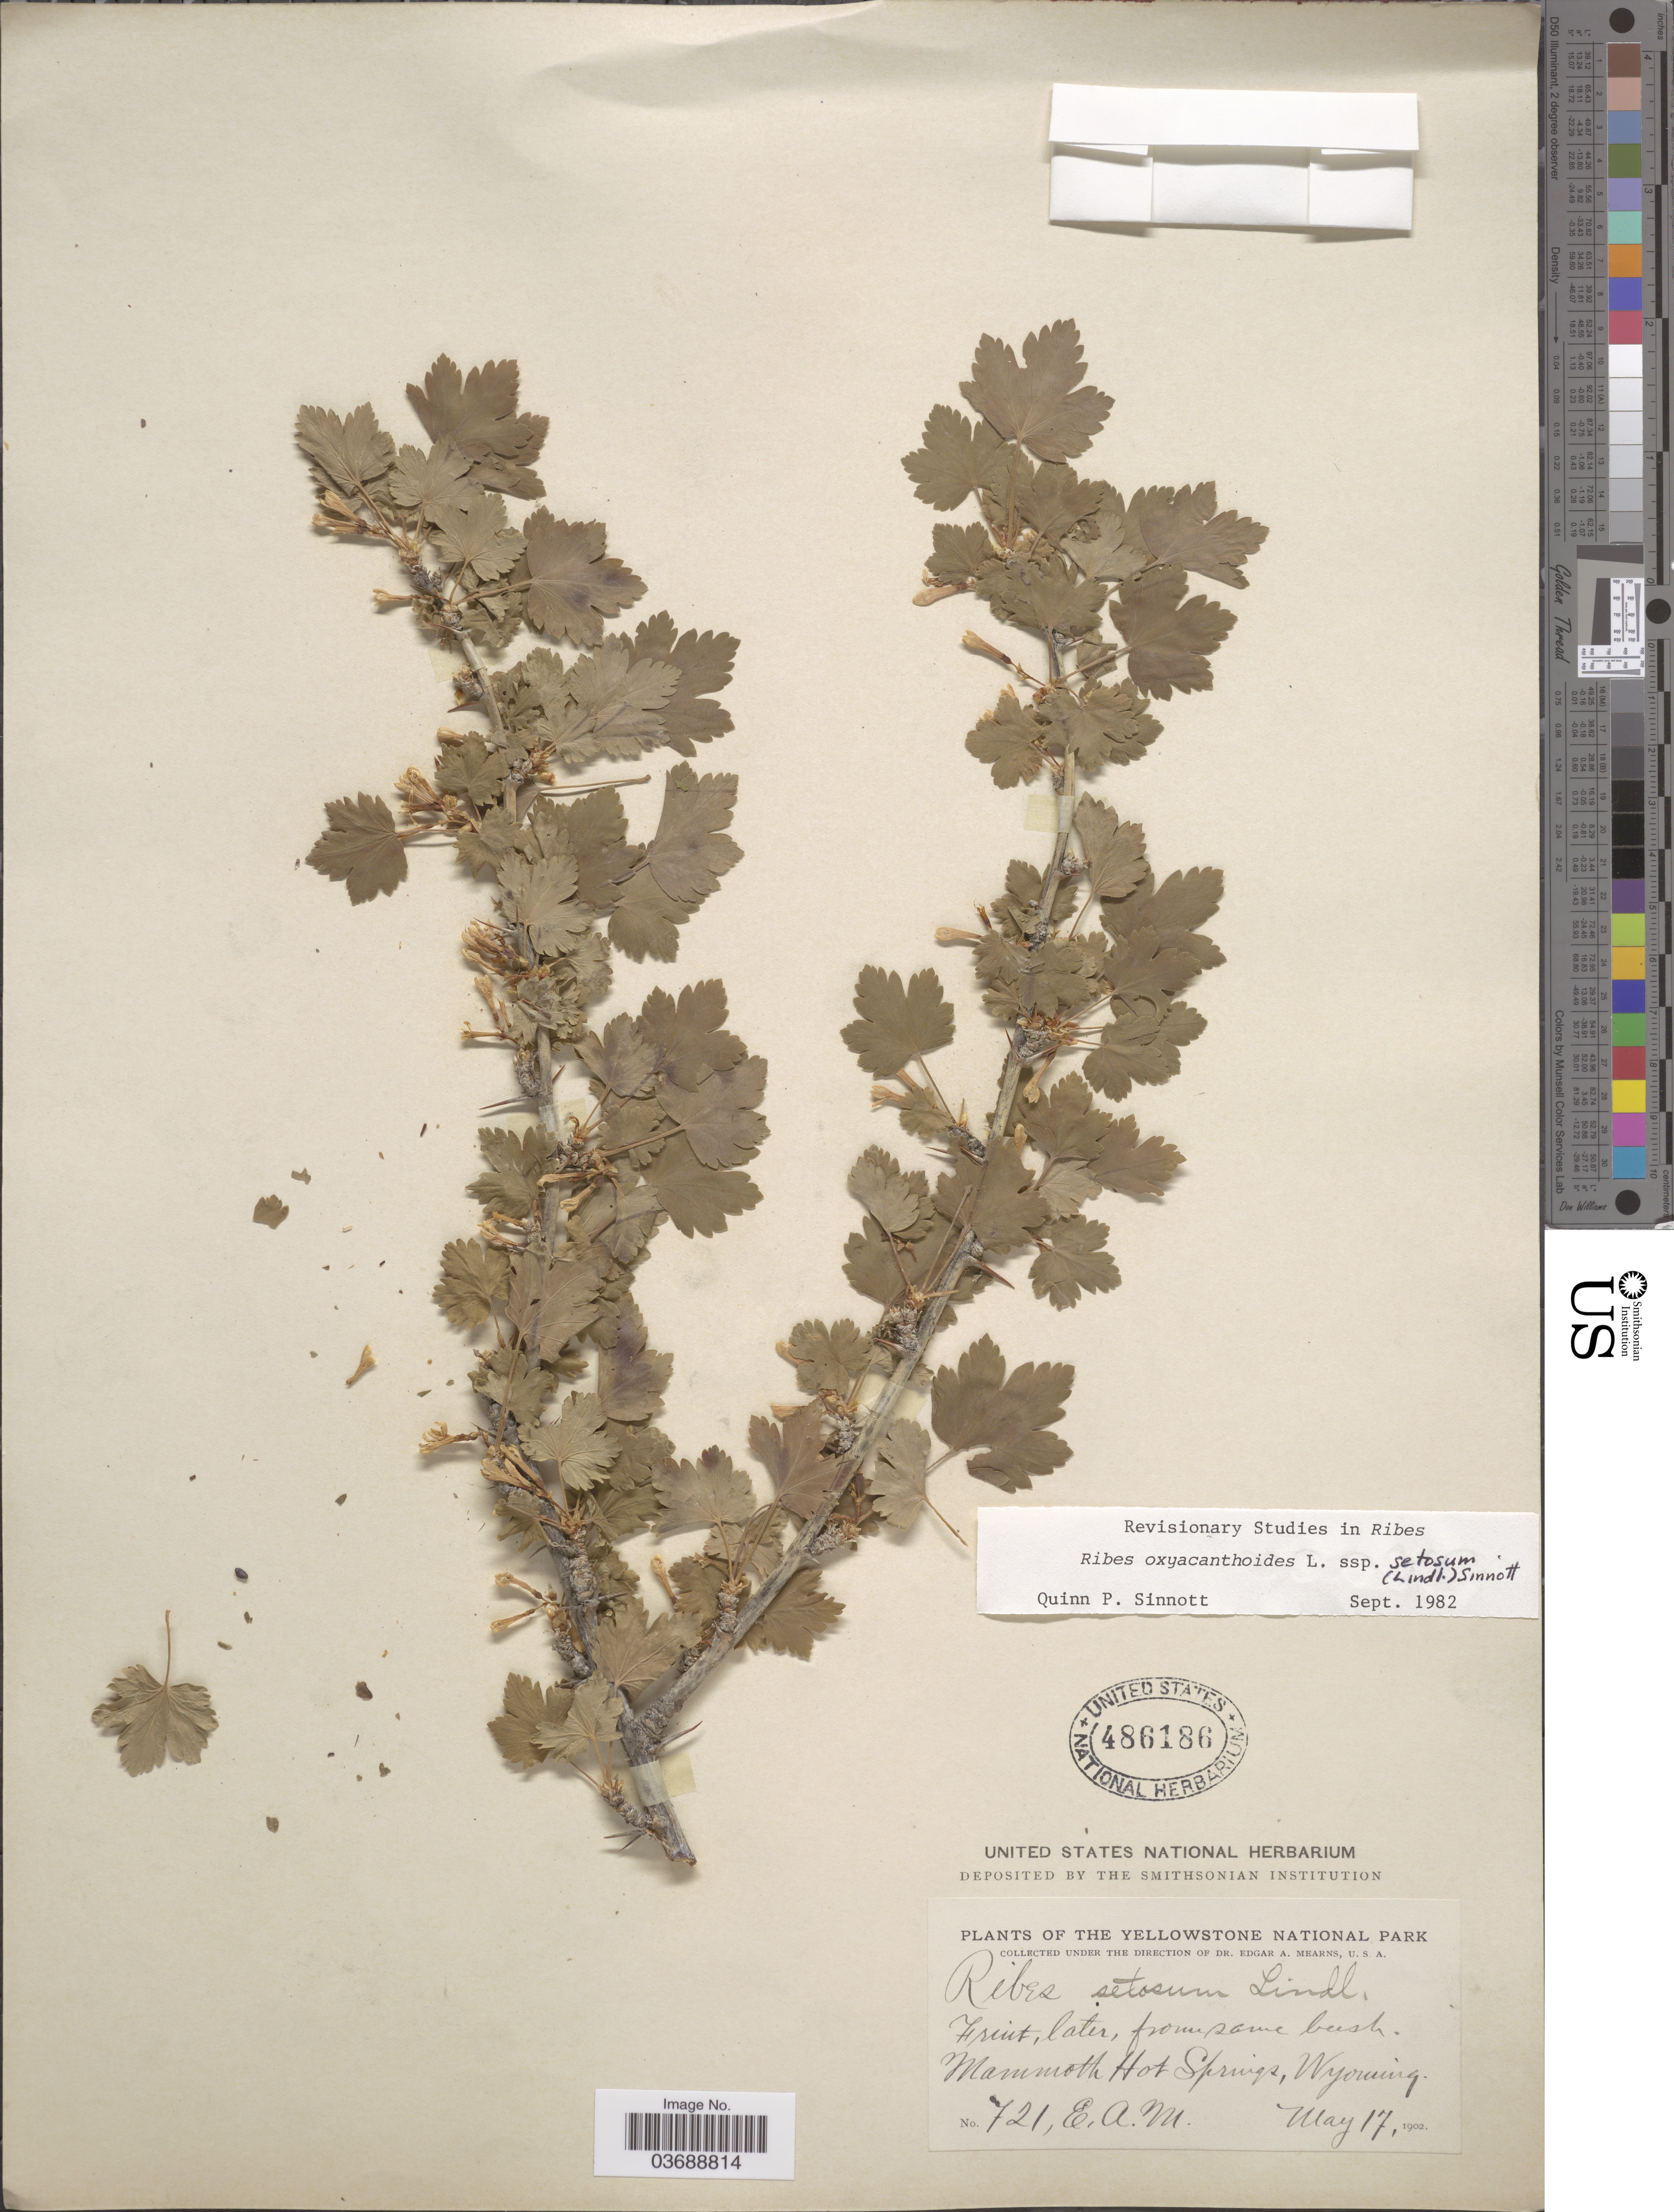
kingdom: Plantae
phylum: Tracheophyta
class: Magnoliopsida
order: Saxifragales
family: Grossulariaceae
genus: Ribes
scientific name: Ribes oxyacanthoides subsp. setosum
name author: (Lindl.) Q.P. Sinnott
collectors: E. A. Mearns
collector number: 721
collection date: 1902-05-17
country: United States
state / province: Wyoming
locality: The Yellowstone National Park. Mammoth Hot Springs.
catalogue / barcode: US 486186